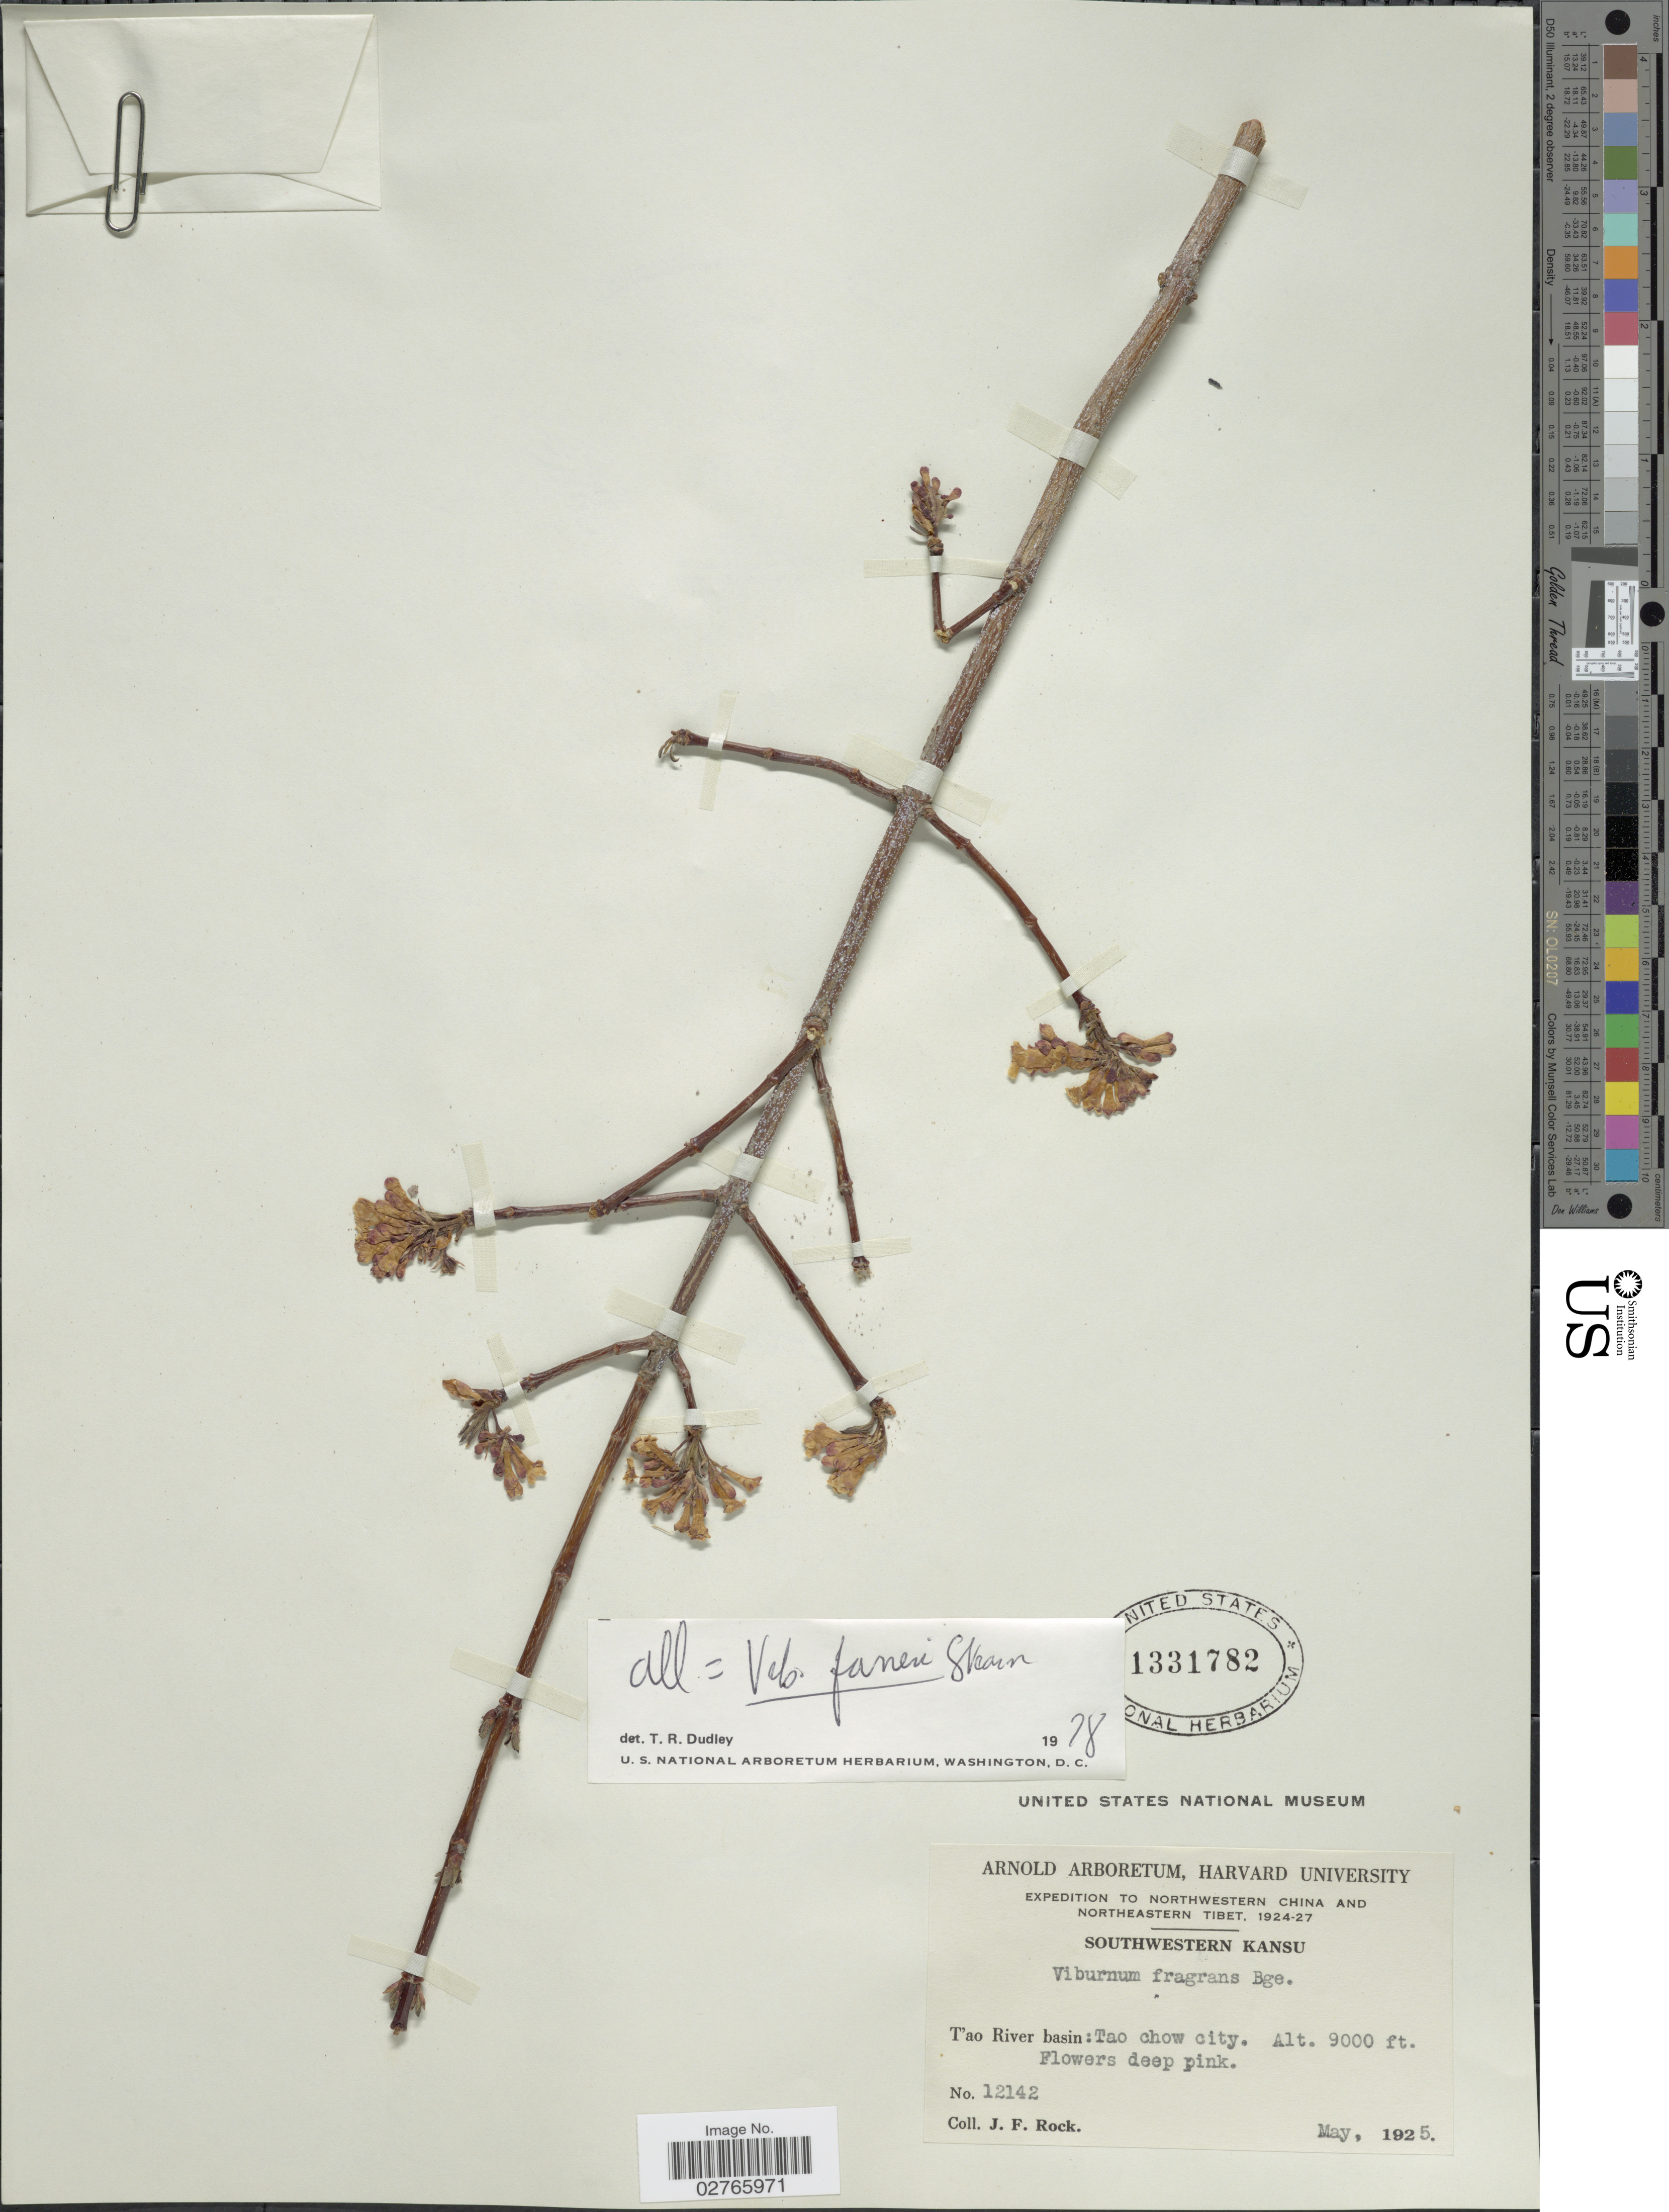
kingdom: Plantae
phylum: Tracheophyta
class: Magnoliopsida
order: Dipsacales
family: Viburnaceae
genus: Viburnum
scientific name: Viburnum fragrans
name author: Bunge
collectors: J. Rock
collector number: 12142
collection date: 1925-05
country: China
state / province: Gansu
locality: Northwestern China and Northeastern Tibet. Southwestern Kansu. T'ao River basin: Tao chow city.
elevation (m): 2743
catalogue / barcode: US 1331782